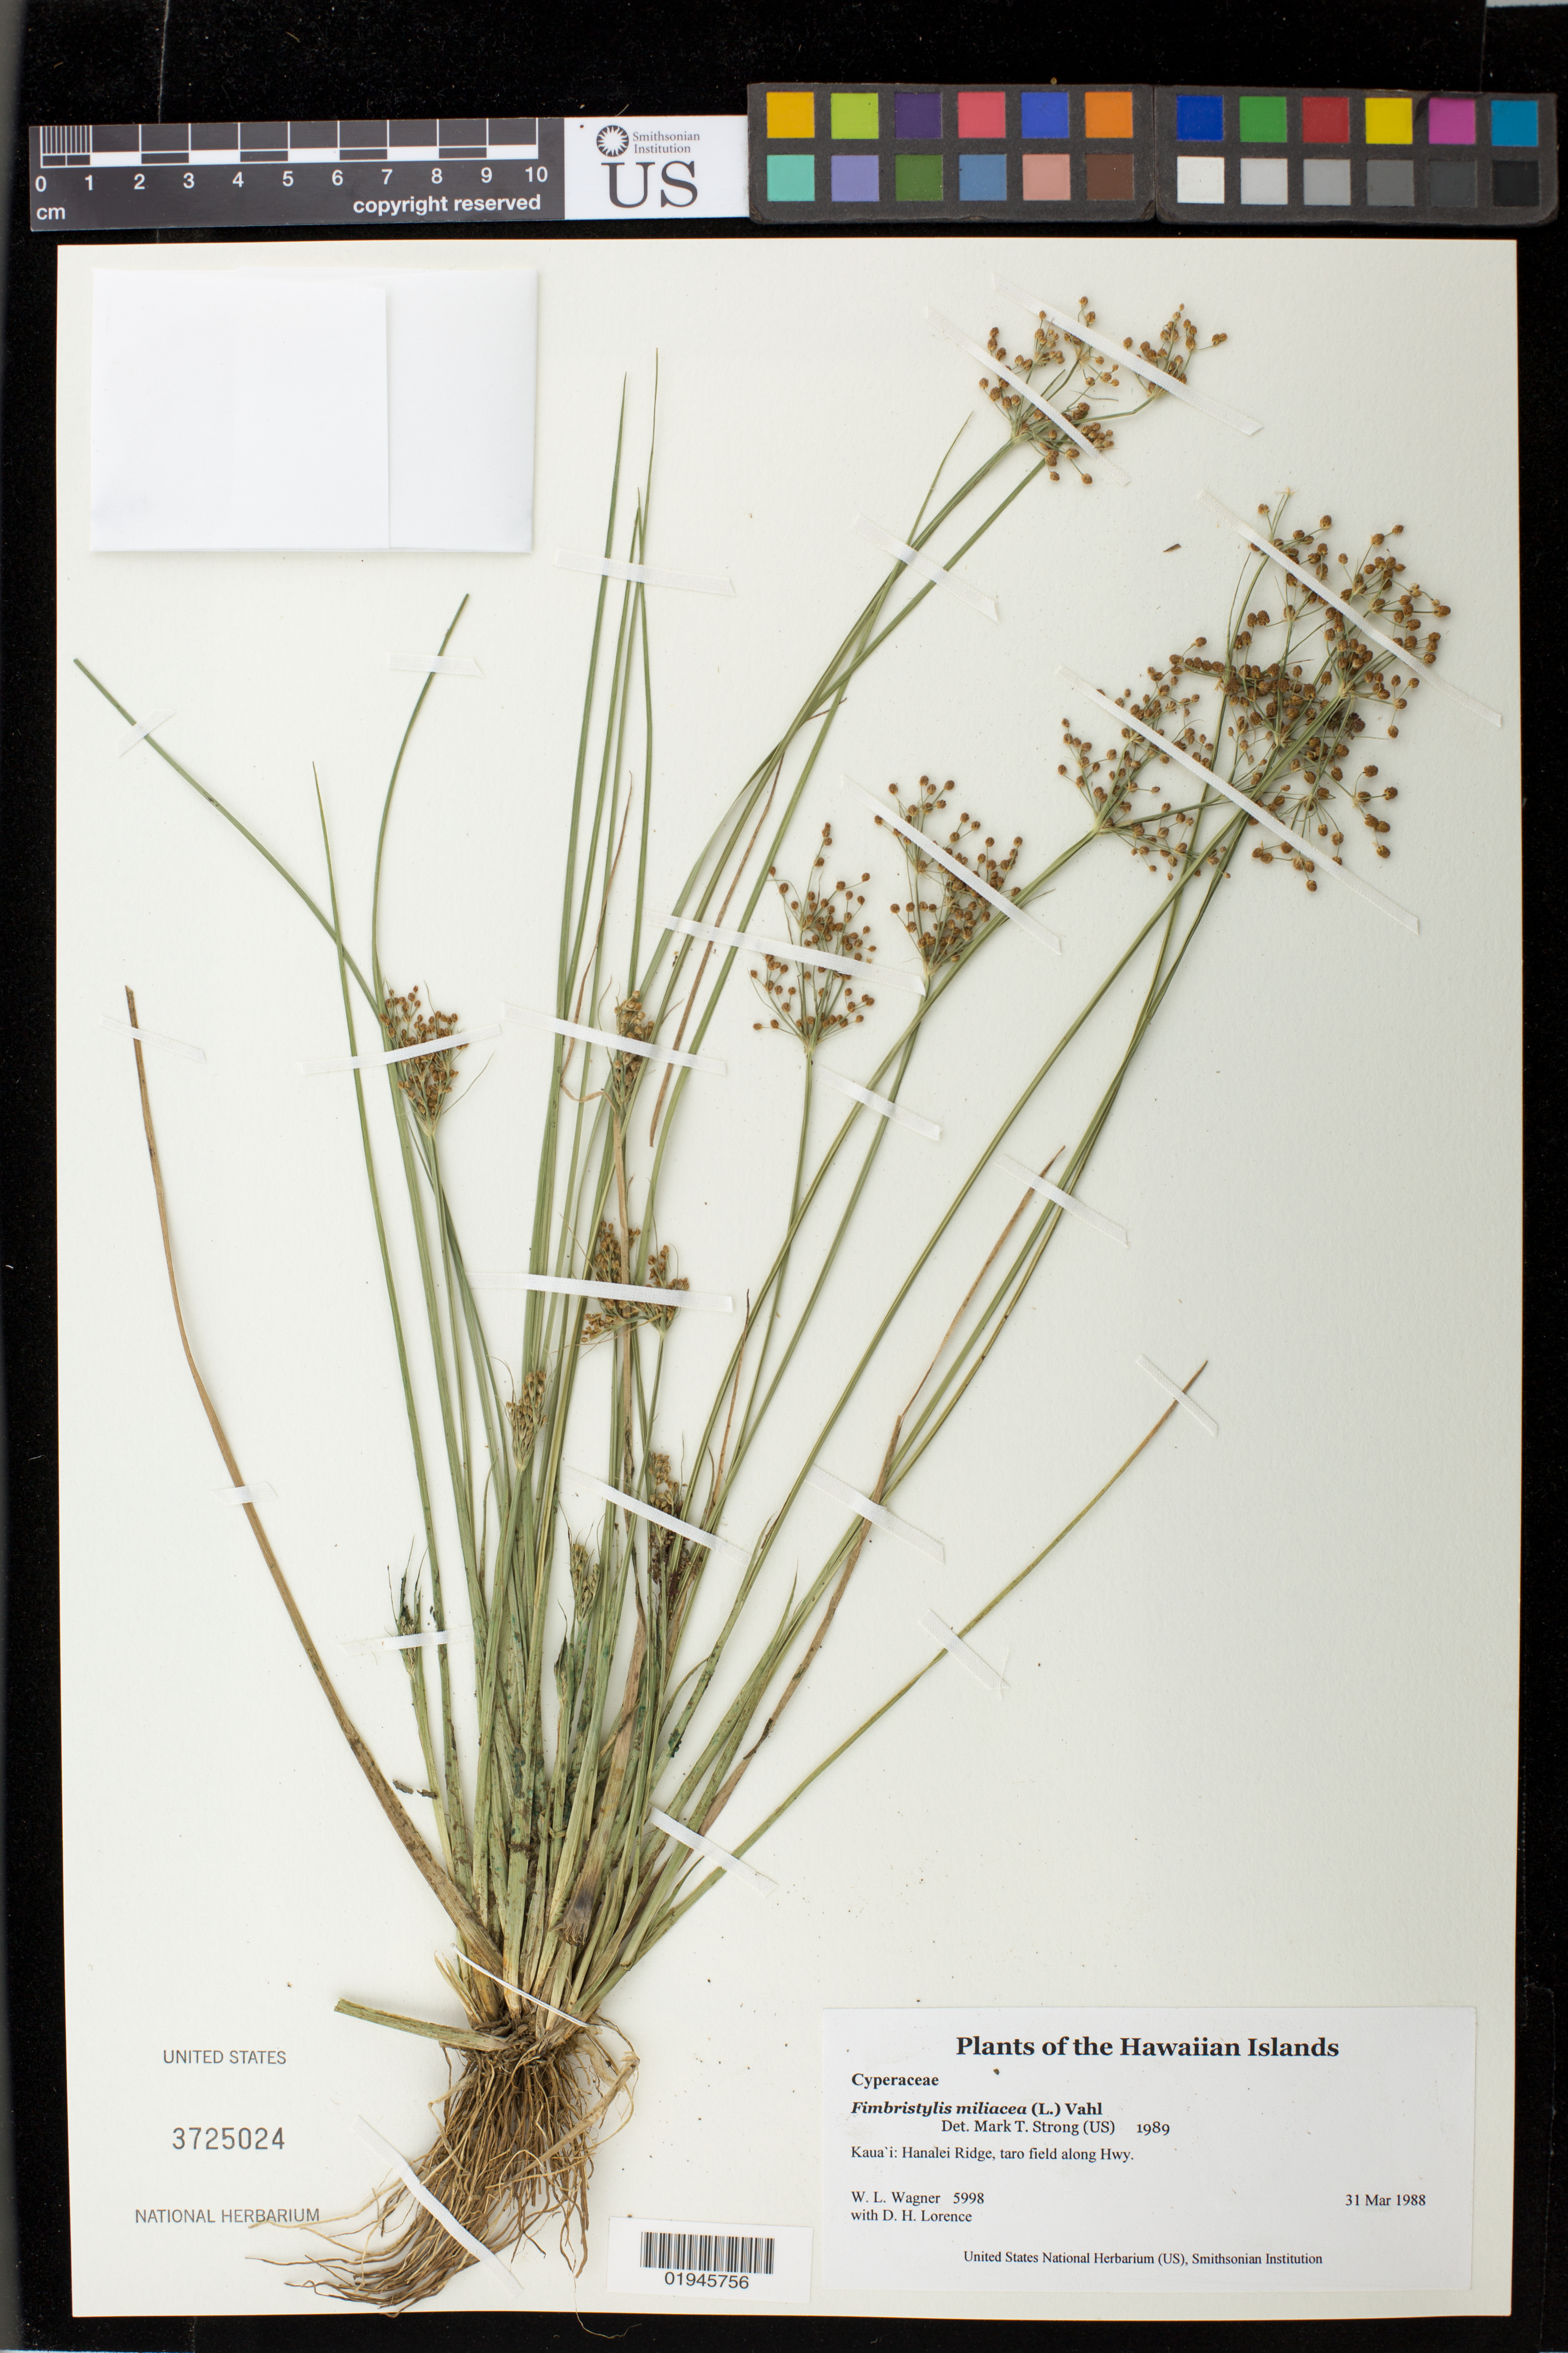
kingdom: Plantae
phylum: Tracheophyta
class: Liliopsida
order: Poales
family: Cyperaceae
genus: Fimbristylis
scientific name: Fimbristylis littoralis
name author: Gaudich.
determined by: Strong, Mark T., (BOT), Smithsonian Institution - National Museum of Natural History (UNITED STATES)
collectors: W. L. Wagner & D. Lorence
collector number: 5998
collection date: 1988-03-31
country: United States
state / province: Hawaii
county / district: Kauai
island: Kaua'i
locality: Hanalei Ridge, taro field along Hwy.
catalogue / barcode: US 3725024